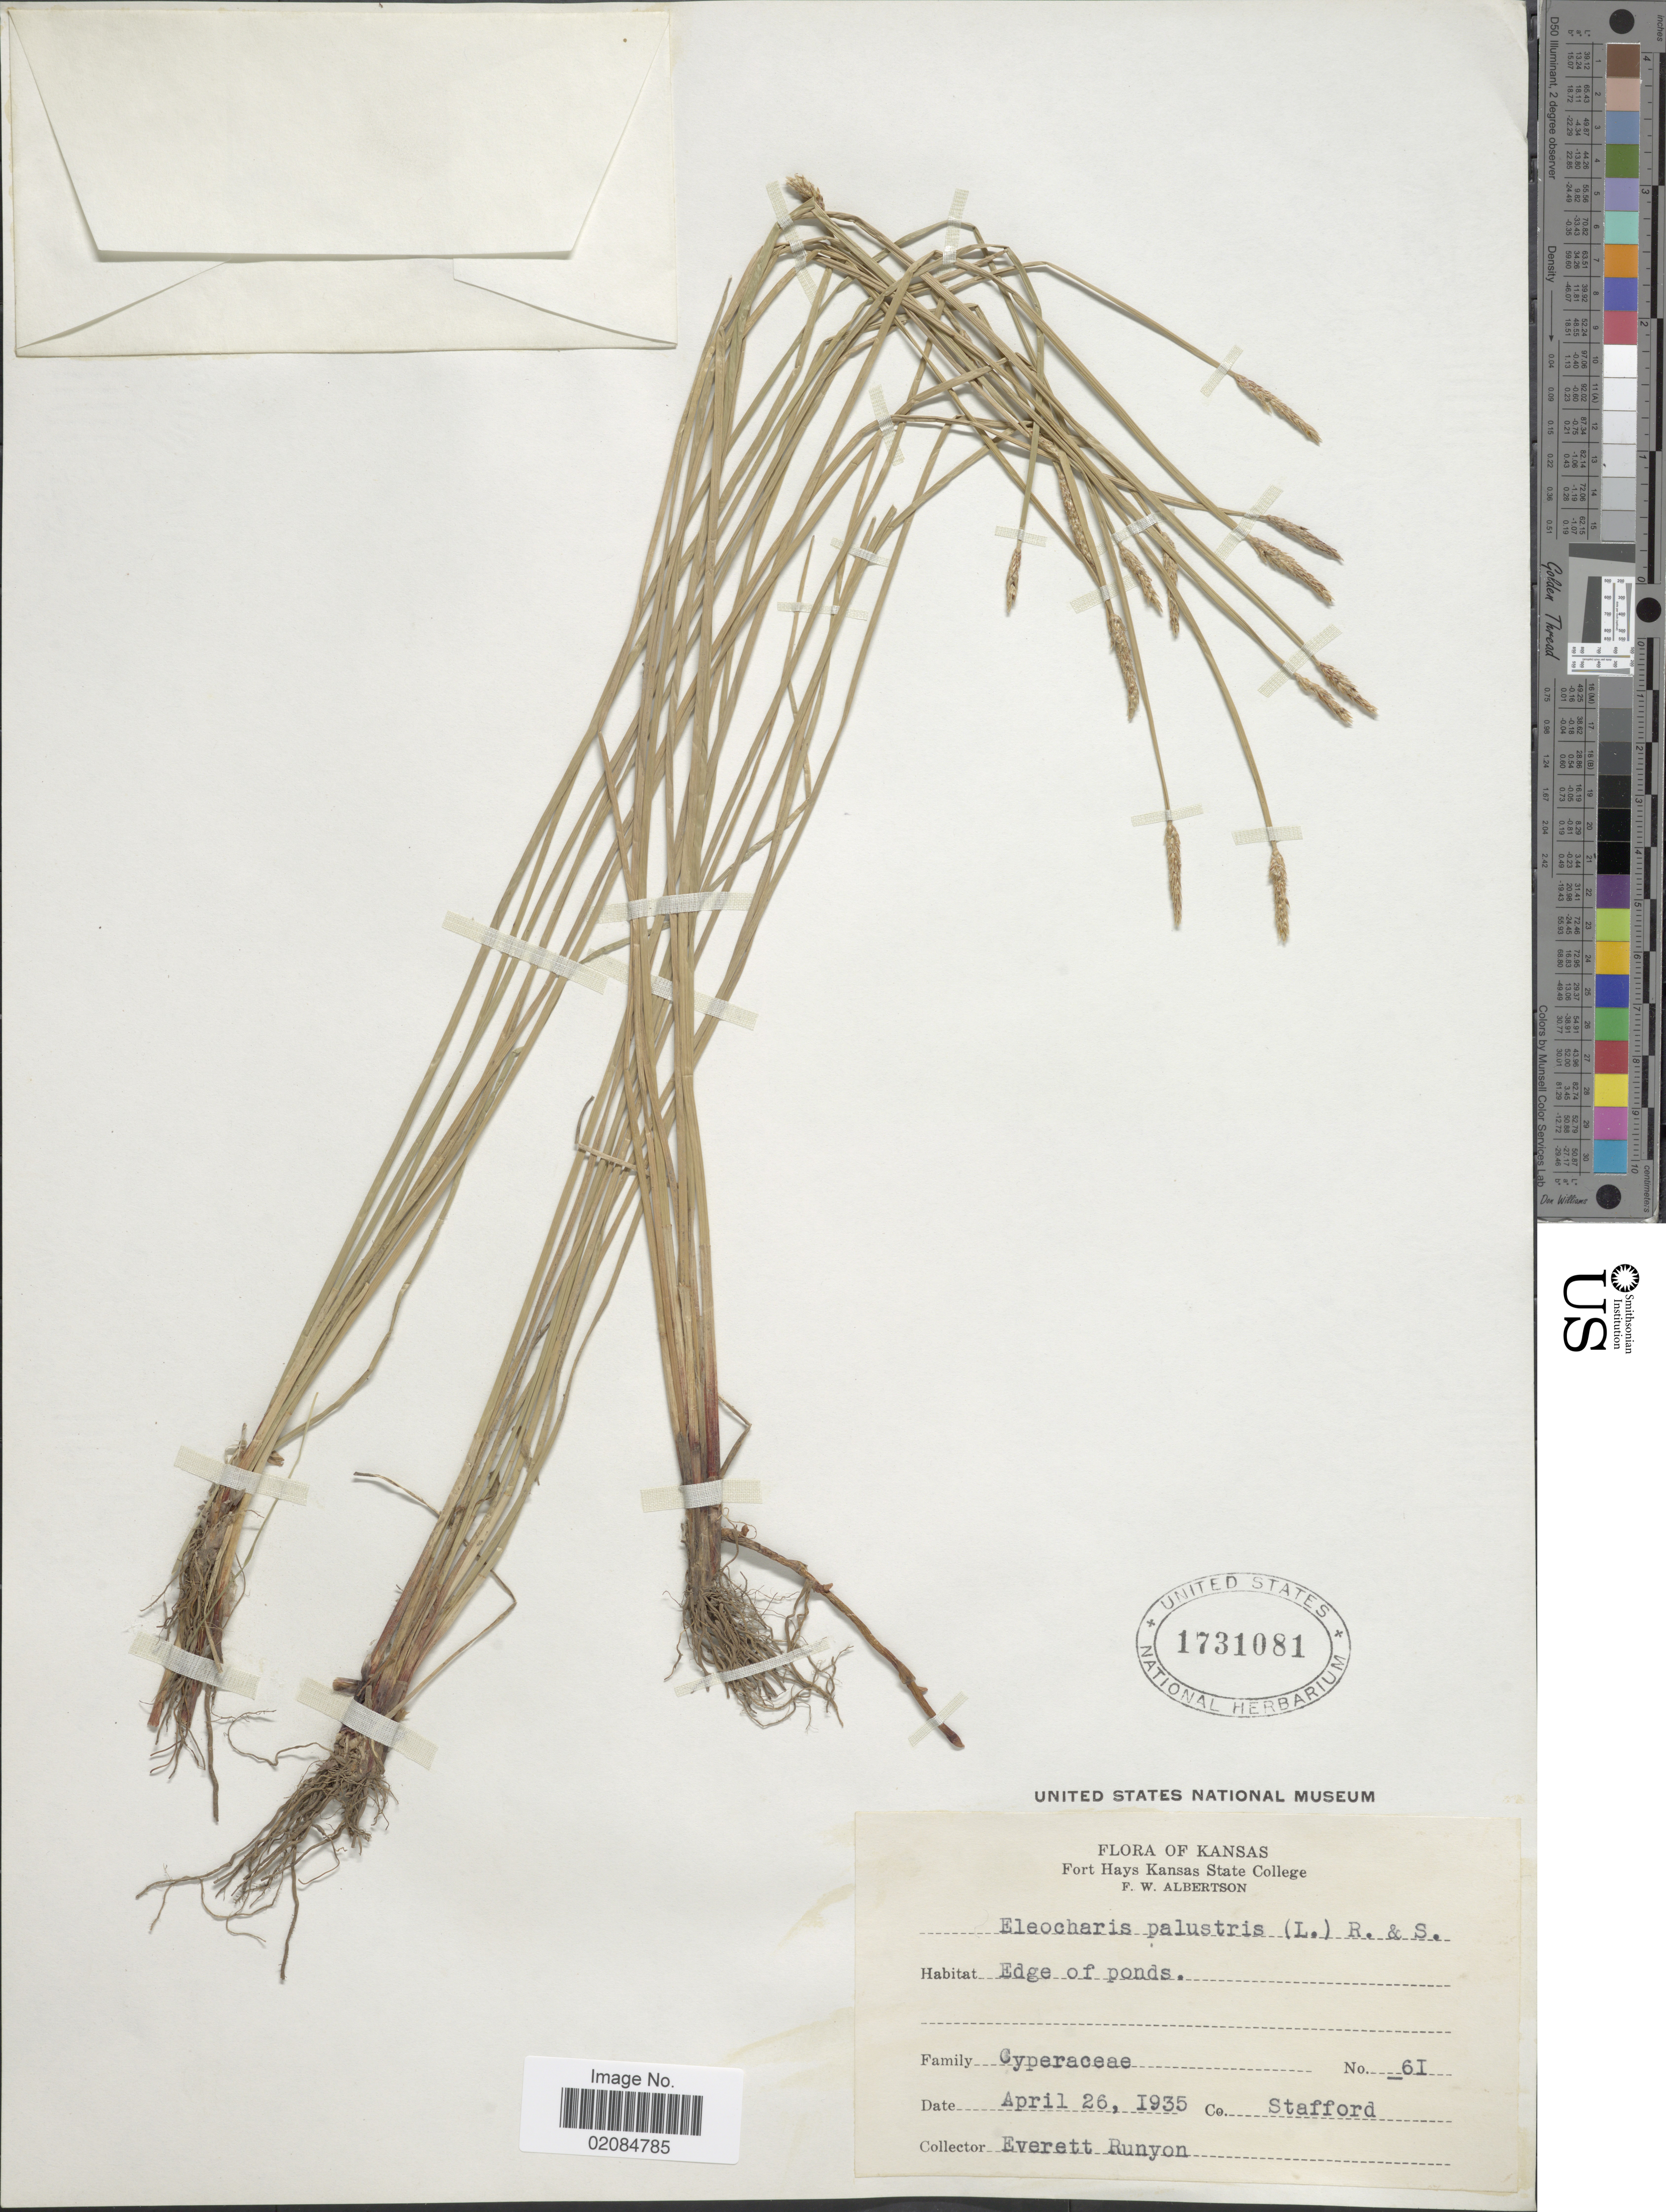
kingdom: Plantae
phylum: Tracheophyta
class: Liliopsida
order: Poales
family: Cyperaceae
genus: Eleocharis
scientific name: Eleocharis palustris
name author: (L.) Roem. & Schult.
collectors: E. Runyon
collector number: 61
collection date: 1935-04-26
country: United States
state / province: Kansas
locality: Co. Stafford. Edge of ponds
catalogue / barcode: US 1731081